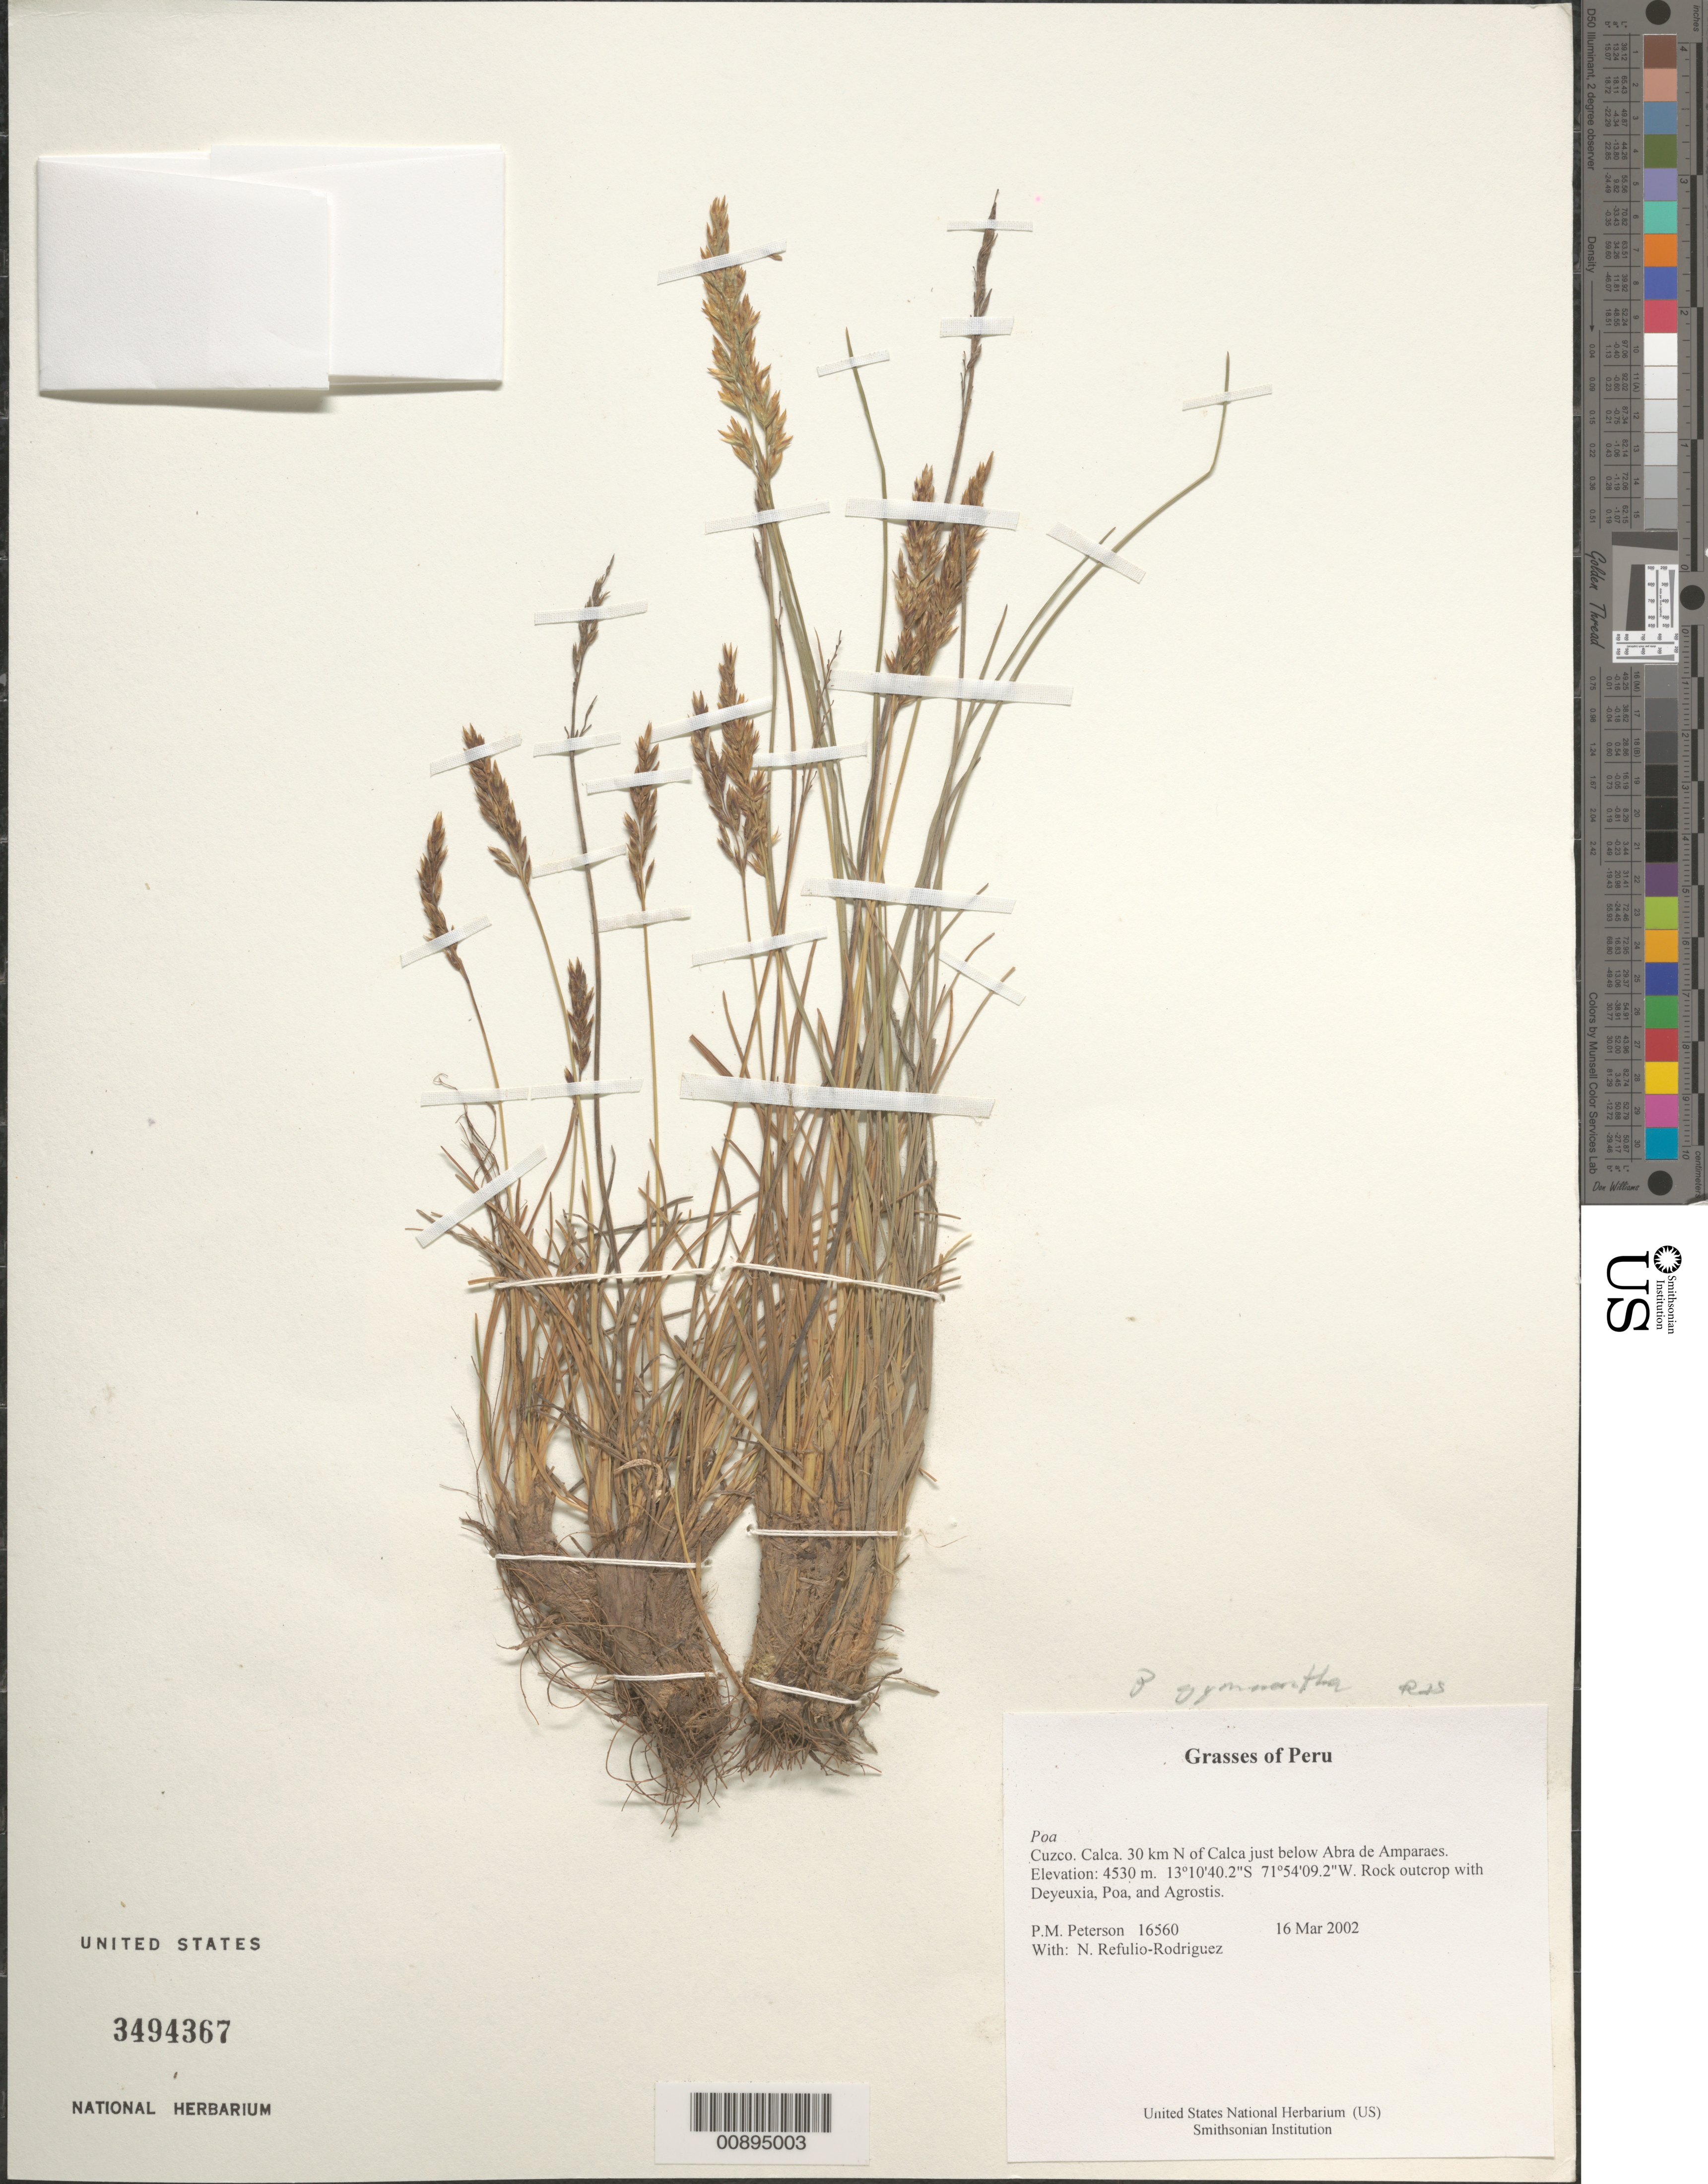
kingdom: Plantae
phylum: Tracheophyta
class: Liliopsida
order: Poales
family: Poaceae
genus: Poa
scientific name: Poa gymnantha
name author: Pilg.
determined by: Soreng, Robert J., Research Associate (BOT), Smithsonian Institution - National Museum of Natural History (UNITED STATES)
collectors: P. M. Peterson & N. Refulio-Rodríguez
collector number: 16560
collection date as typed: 16 Mar 2002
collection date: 2002-03-16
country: Peru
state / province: Cusco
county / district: Calca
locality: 30 km N of Calca just below Abra de Amparaes.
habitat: Rock outcrop with ~Deyeuxia, Poa, and Agrostis~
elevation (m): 4530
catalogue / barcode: US 3494367